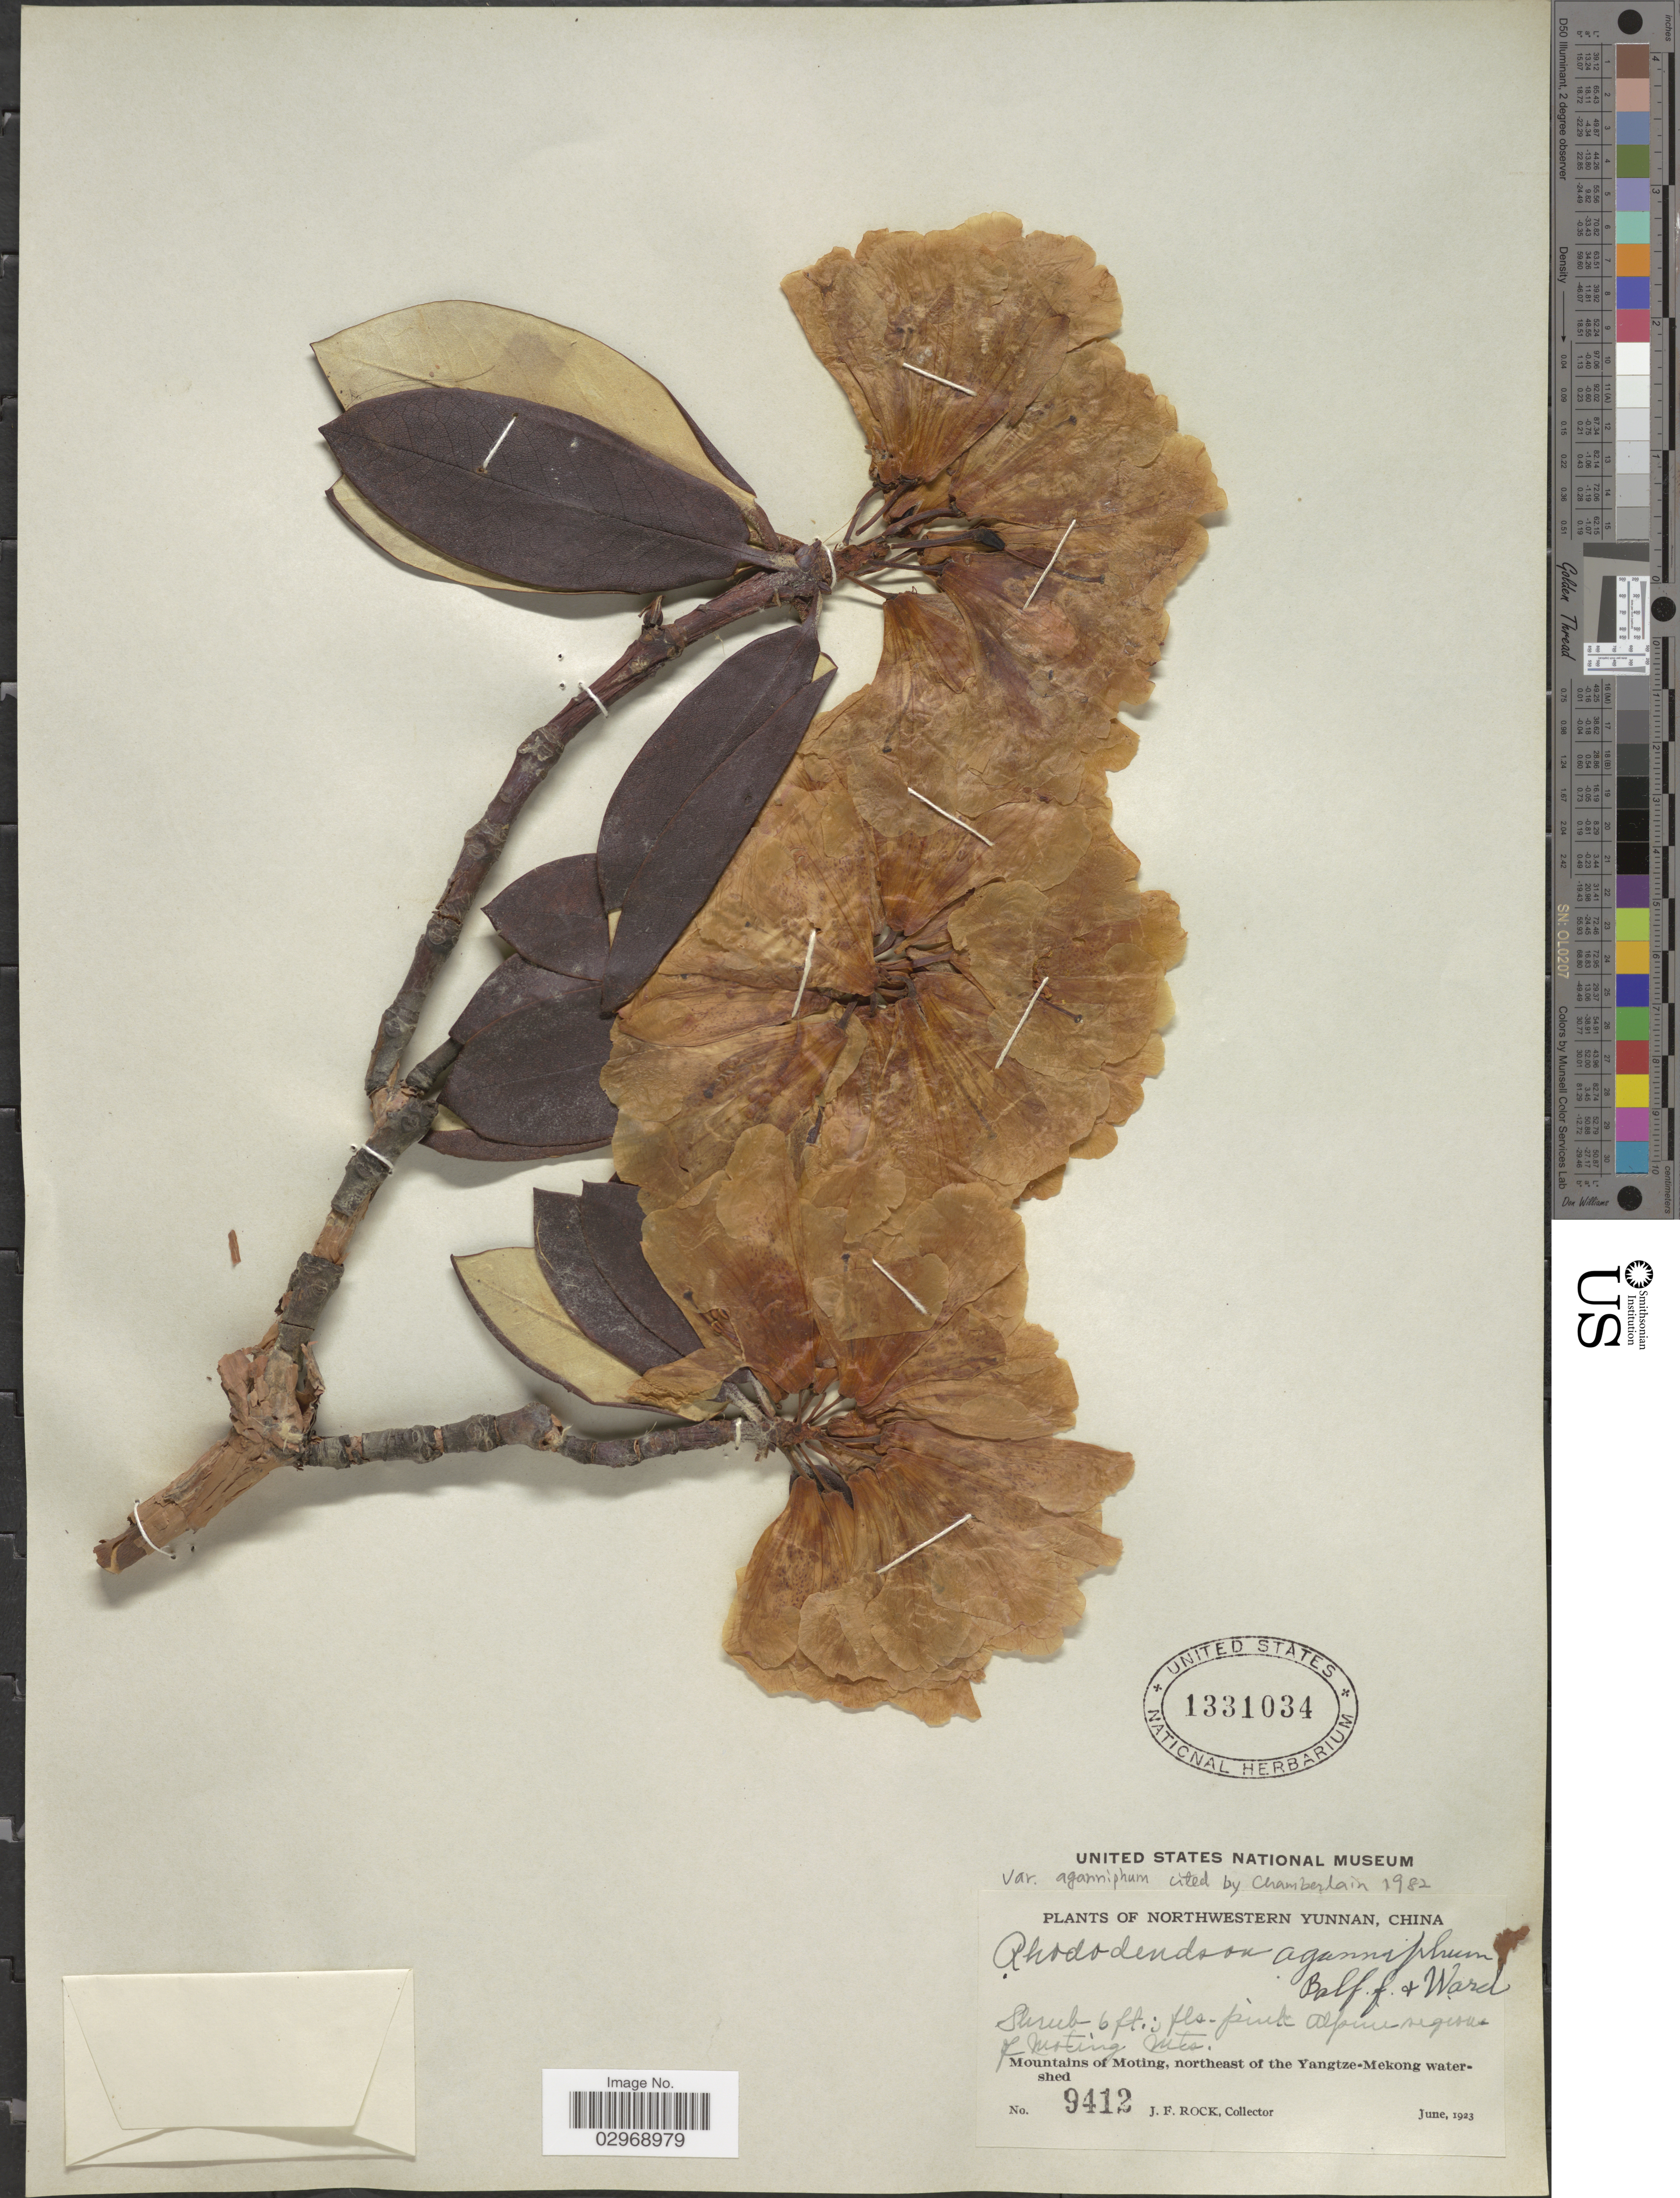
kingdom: Plantae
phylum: Tracheophyta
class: Magnoliopsida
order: Ericales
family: Ericaceae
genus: Rhododendron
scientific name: Rhododendron aganniphum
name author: Balf. f. & Kingdon-Ward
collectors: J. Rock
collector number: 9412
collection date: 1923-06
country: China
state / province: Yunnan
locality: Northwestern Yunnan. Alpine regions of Moting Mts. Mountains of Moting, northeast of Yangtze-Mekong watershed.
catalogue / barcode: US 1331034